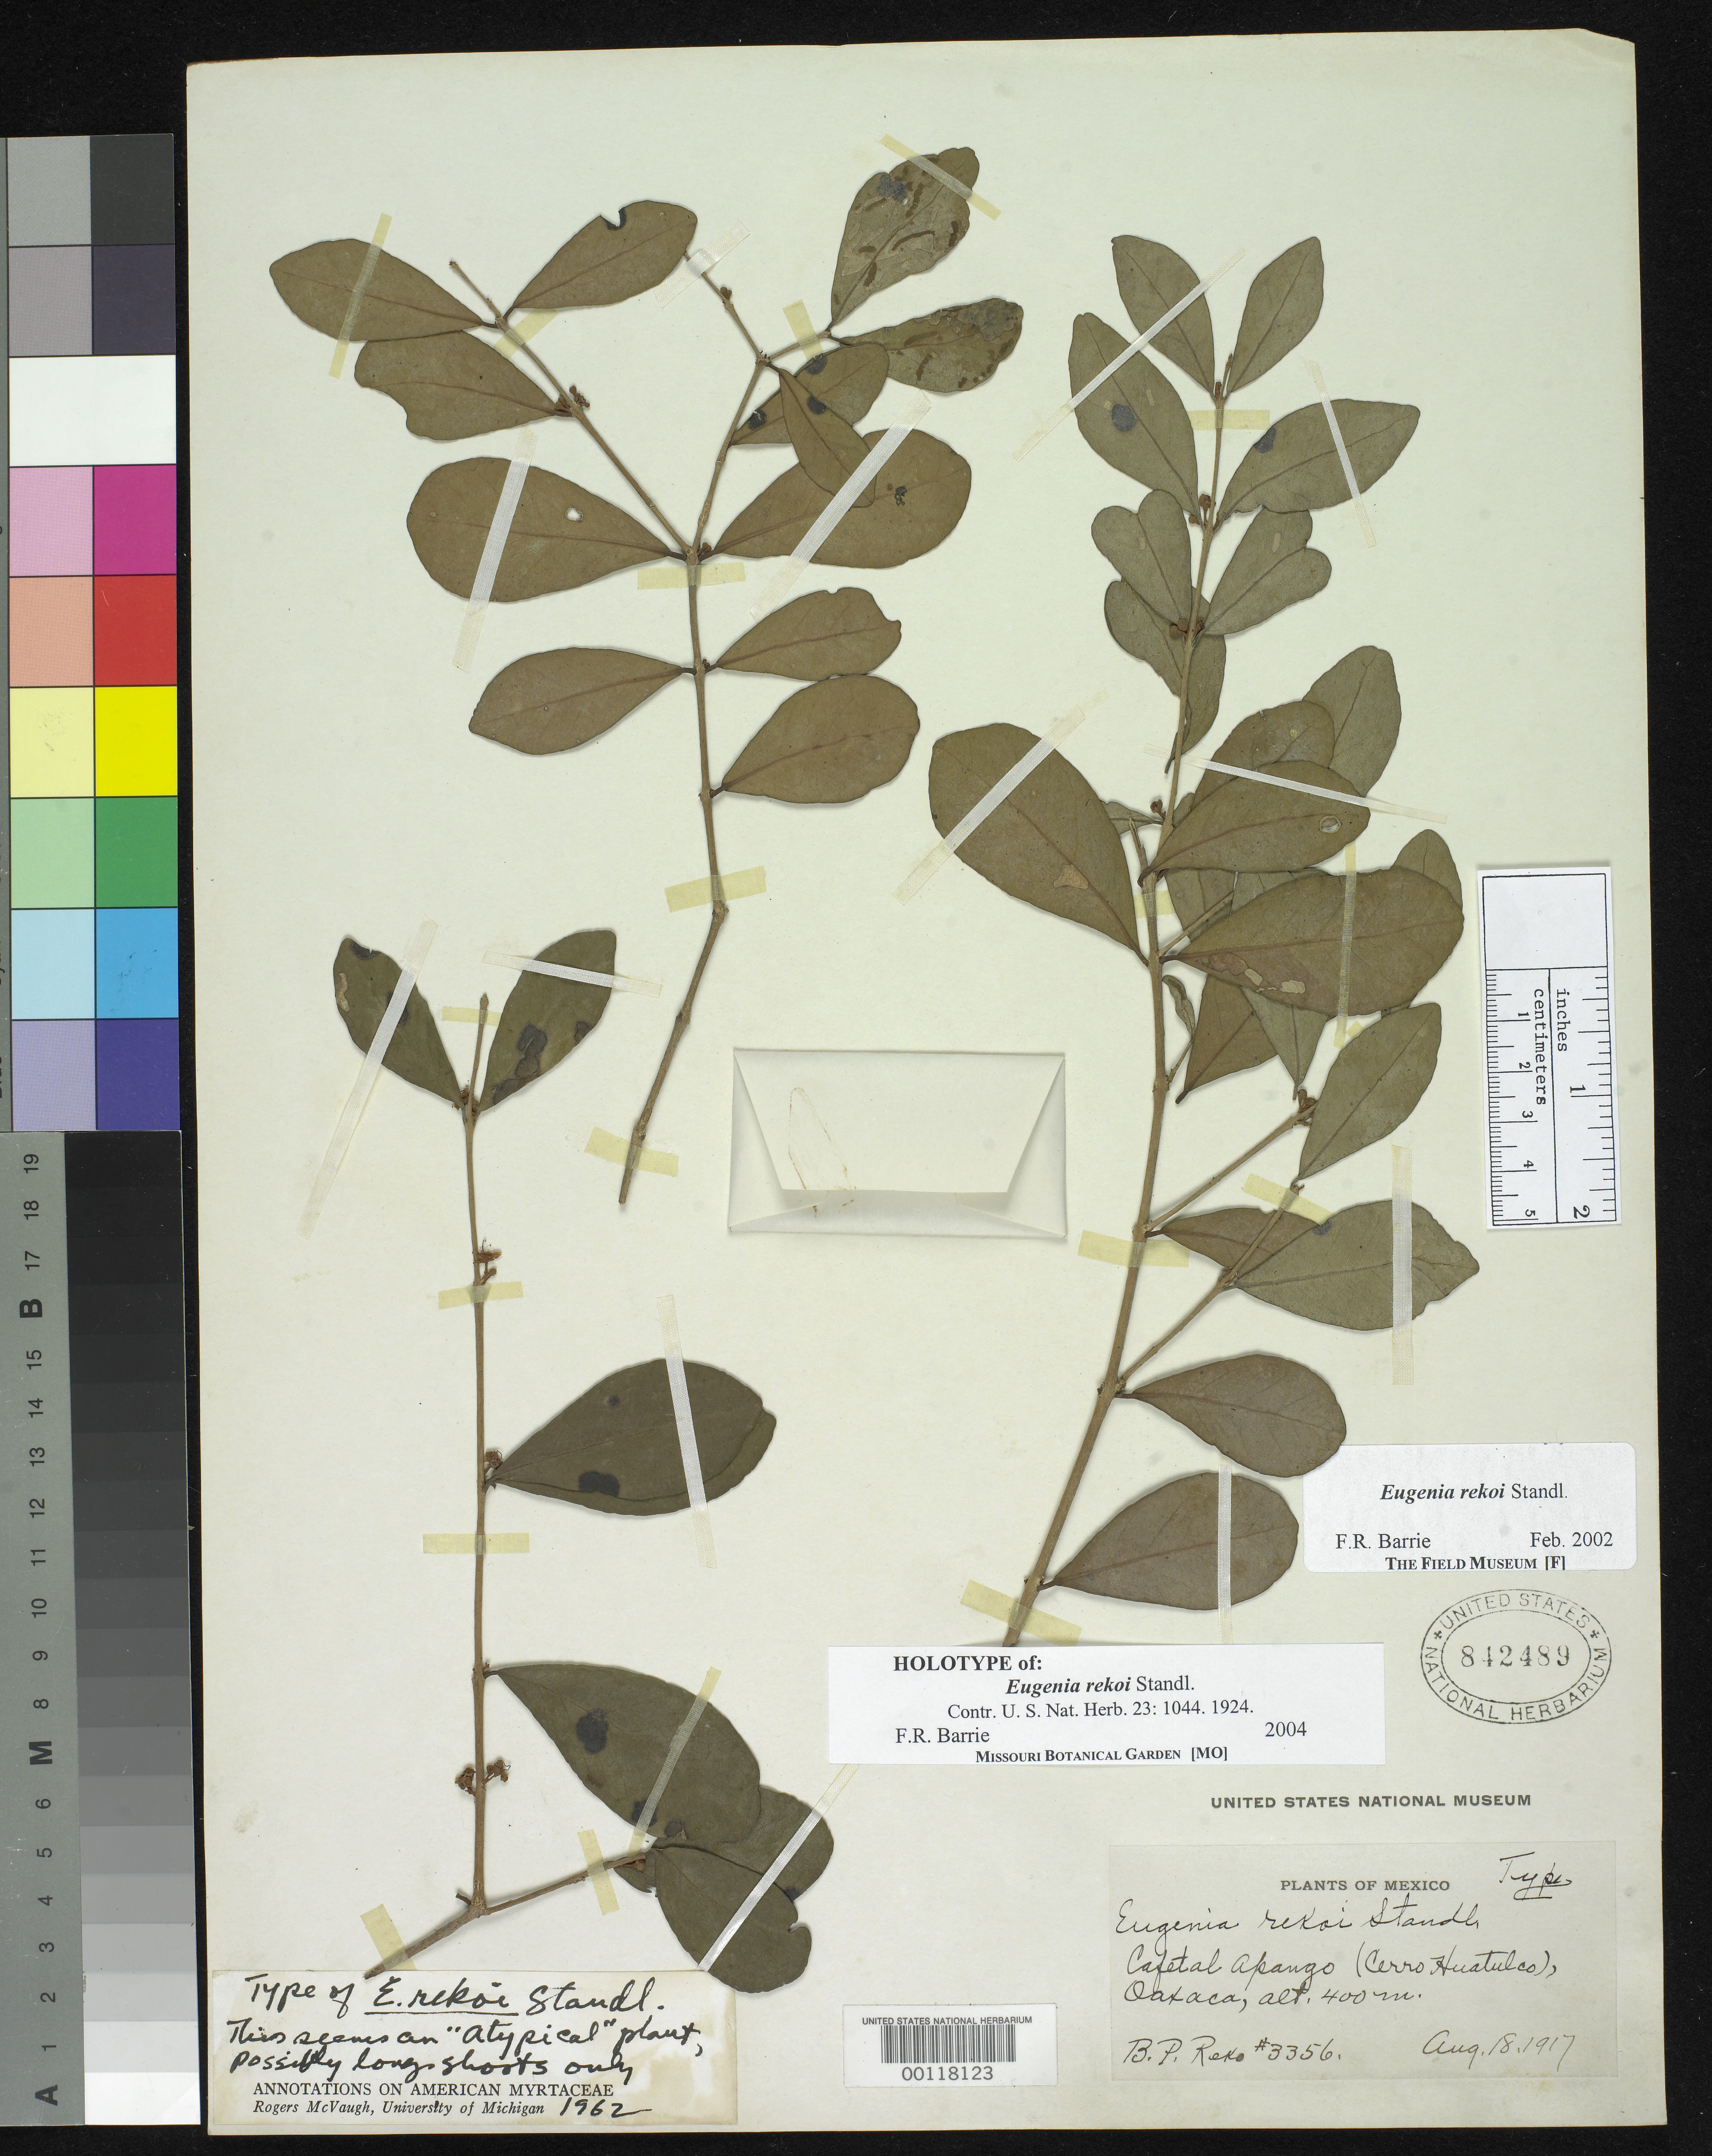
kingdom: Plantae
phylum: Tracheophyta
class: Magnoliopsida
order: Myrtales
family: Myrtaceae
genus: Eugenia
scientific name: Eugenia rekoi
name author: Standl.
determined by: Barrie, F. R.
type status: Holotype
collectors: B. P. Reko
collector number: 3356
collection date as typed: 18 Aug 1917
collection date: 1917-08-18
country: Mexico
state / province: Oaxaca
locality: Cafetal Apango, Cerro Huatulco.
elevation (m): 400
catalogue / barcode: US 842489